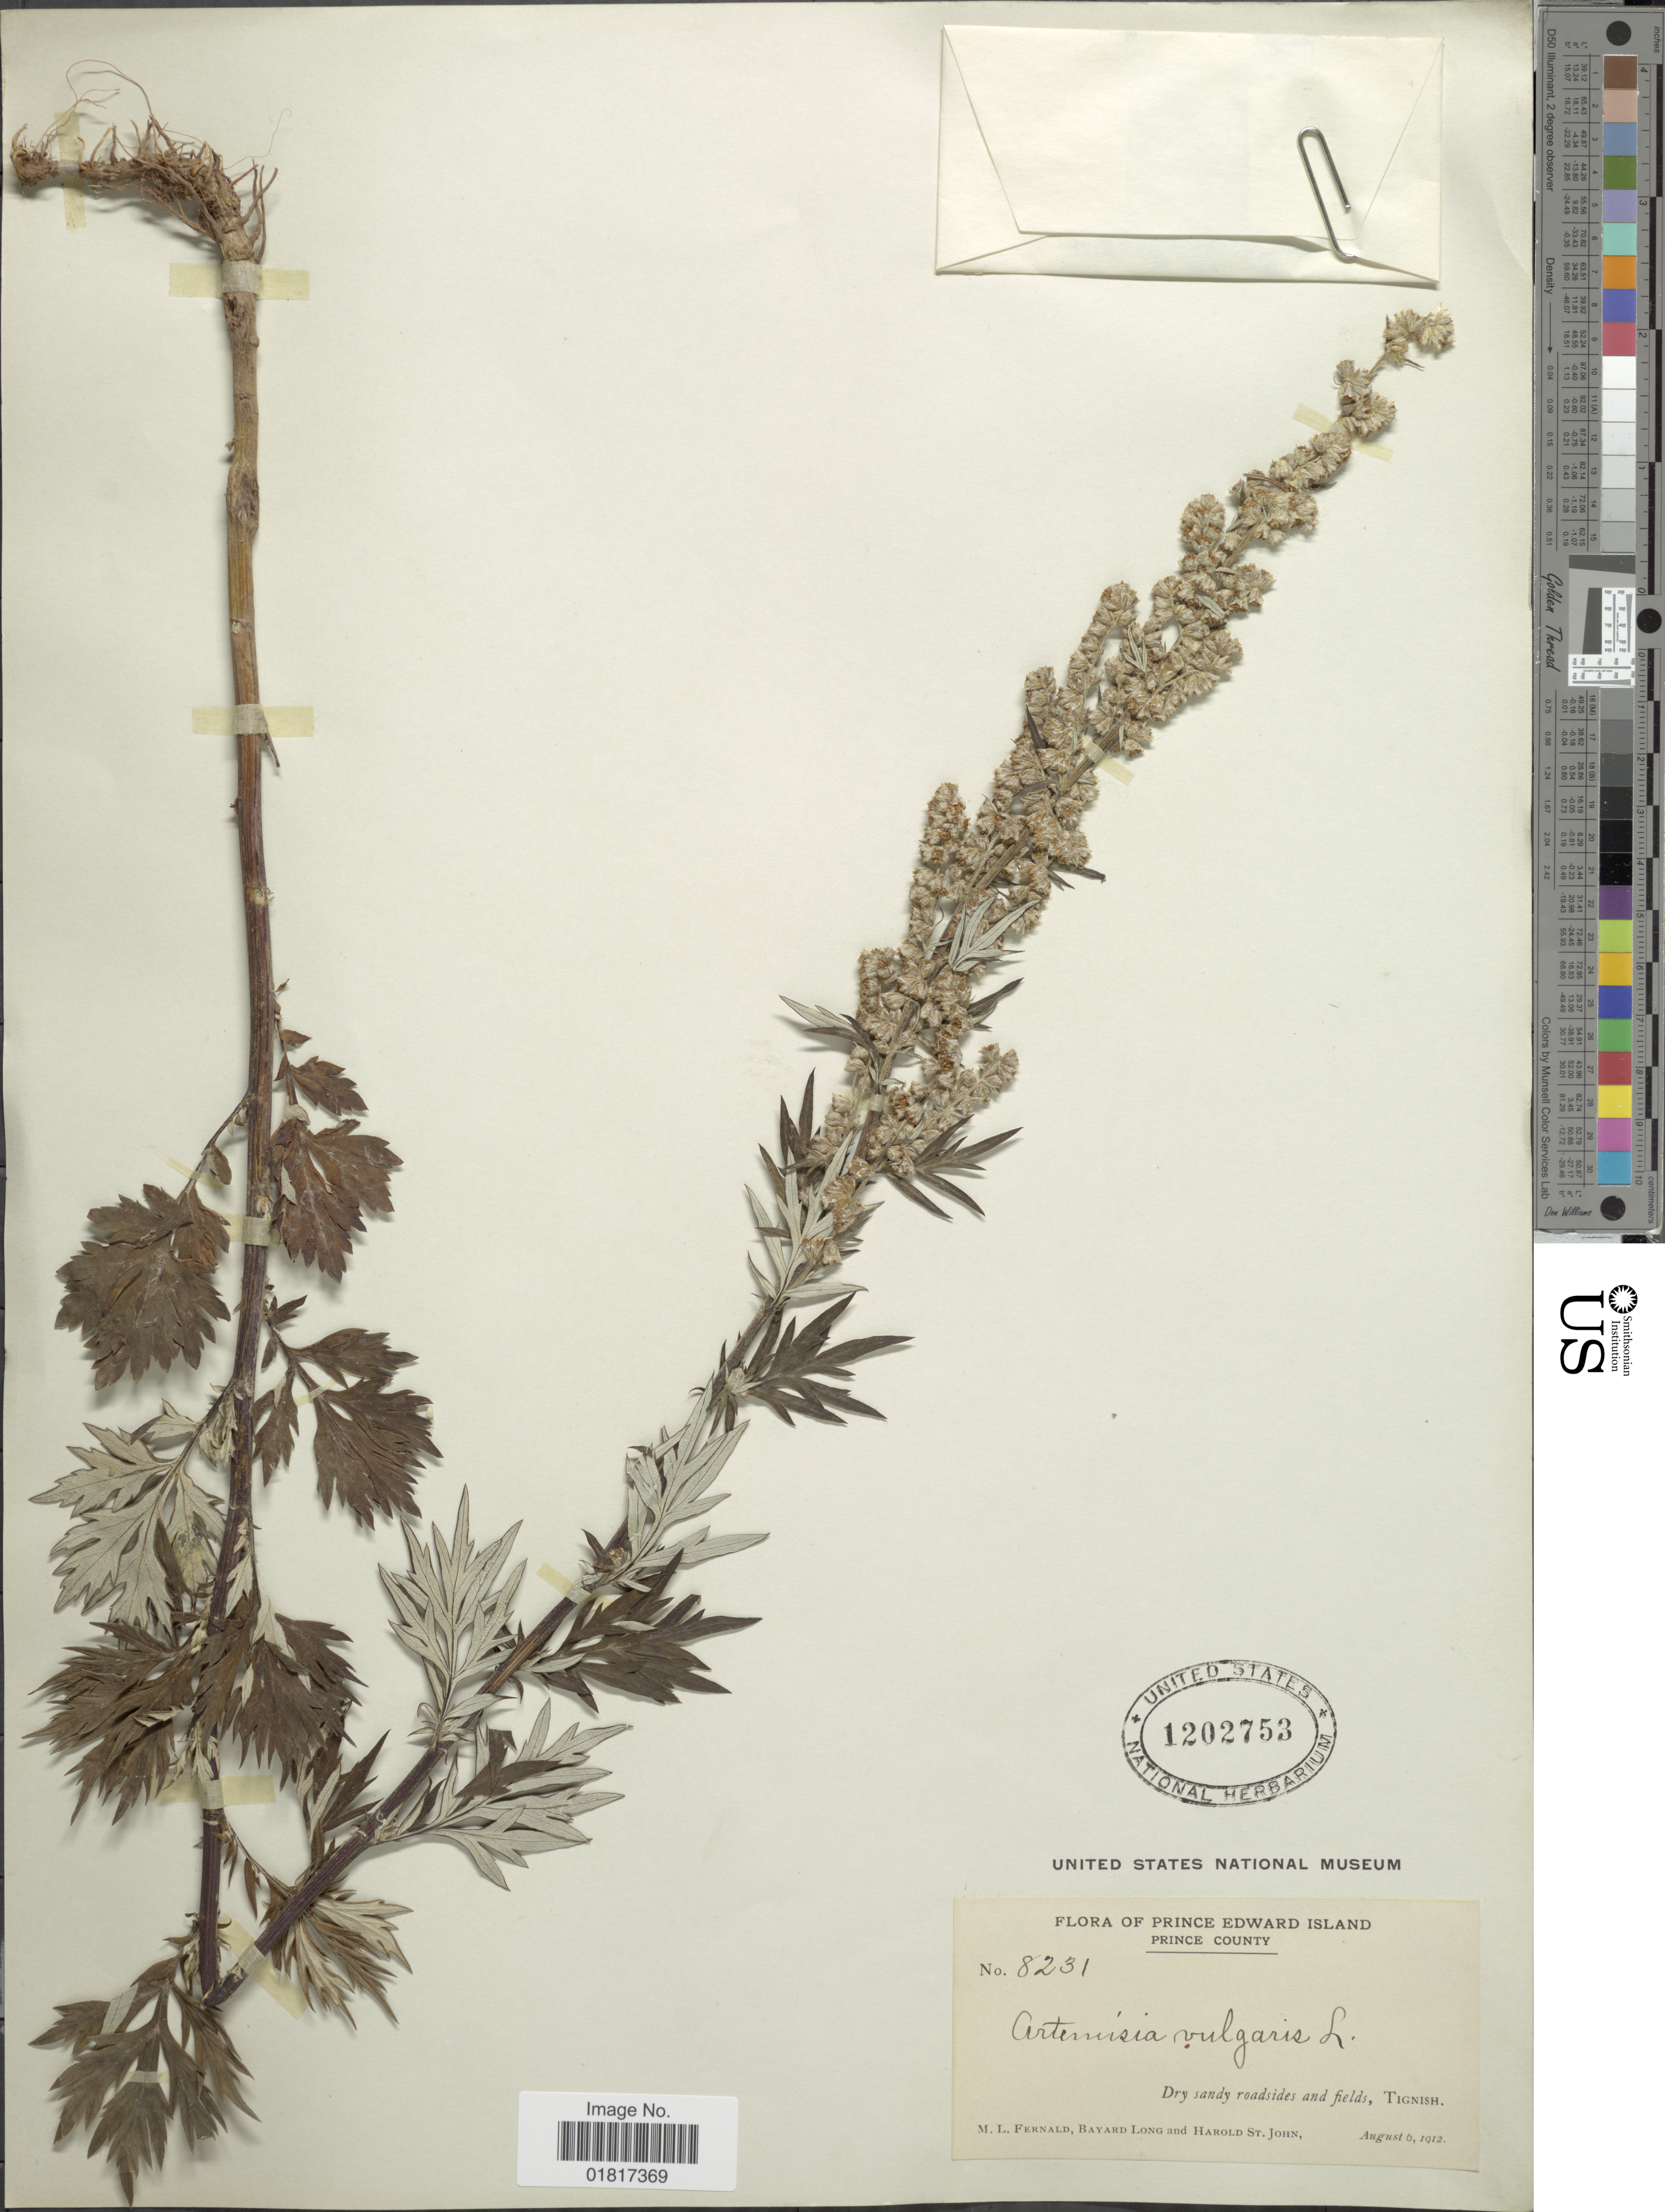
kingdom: Plantae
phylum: Tracheophyta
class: Magnoliopsida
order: Asterales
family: Asteraceae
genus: Artemisia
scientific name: Artemisia vulgaris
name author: L.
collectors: M. L. Fernald, B. Long & H. St. John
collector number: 8231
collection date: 1912-08-06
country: Canada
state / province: Prince Edward Island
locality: Prince County, Dry sandy roadside and fields, Tignish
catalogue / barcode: US 1202753